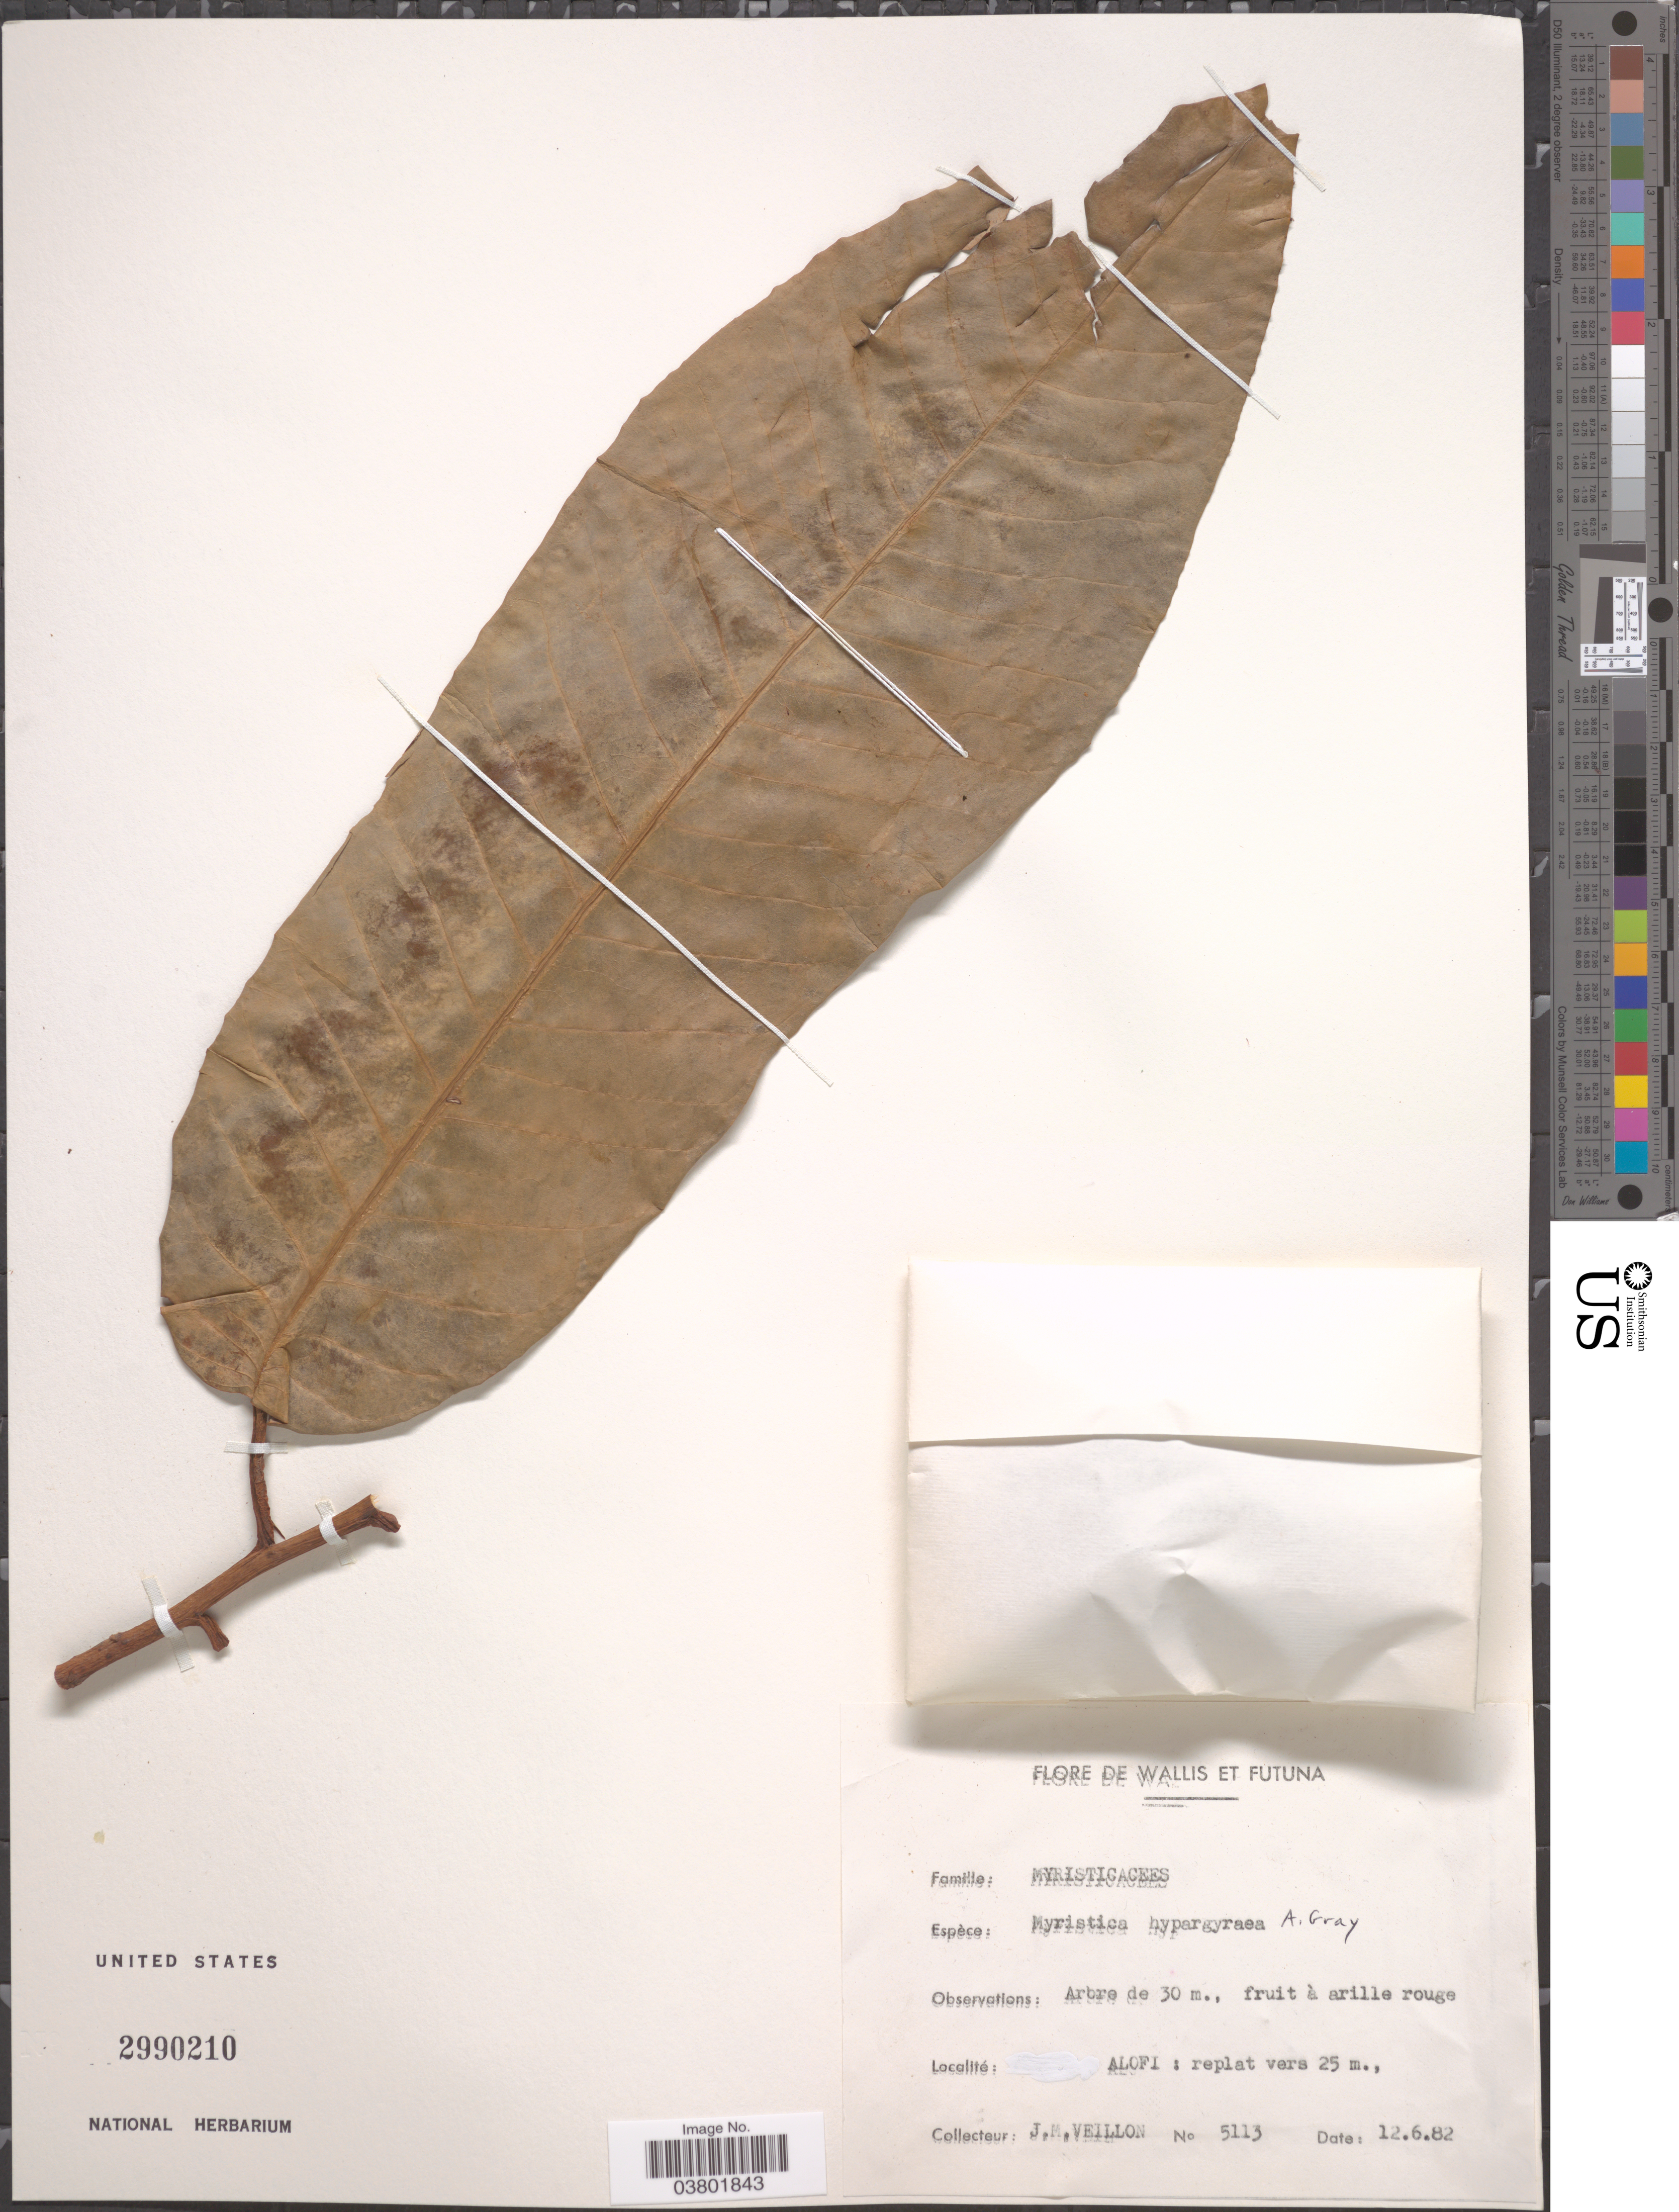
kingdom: Plantae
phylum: Tracheophyta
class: Magnoliopsida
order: Magnoliales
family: Myristicaceae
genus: Myristica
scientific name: Myristica hypargyraea subsp. hypargyraea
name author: A. Gray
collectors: J. Veillon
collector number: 5113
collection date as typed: Transcribed d/m/y: 12/6/82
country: Wallis and Futuna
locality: Wallis et Futuna. Alofi.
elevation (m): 25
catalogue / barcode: US 2990210